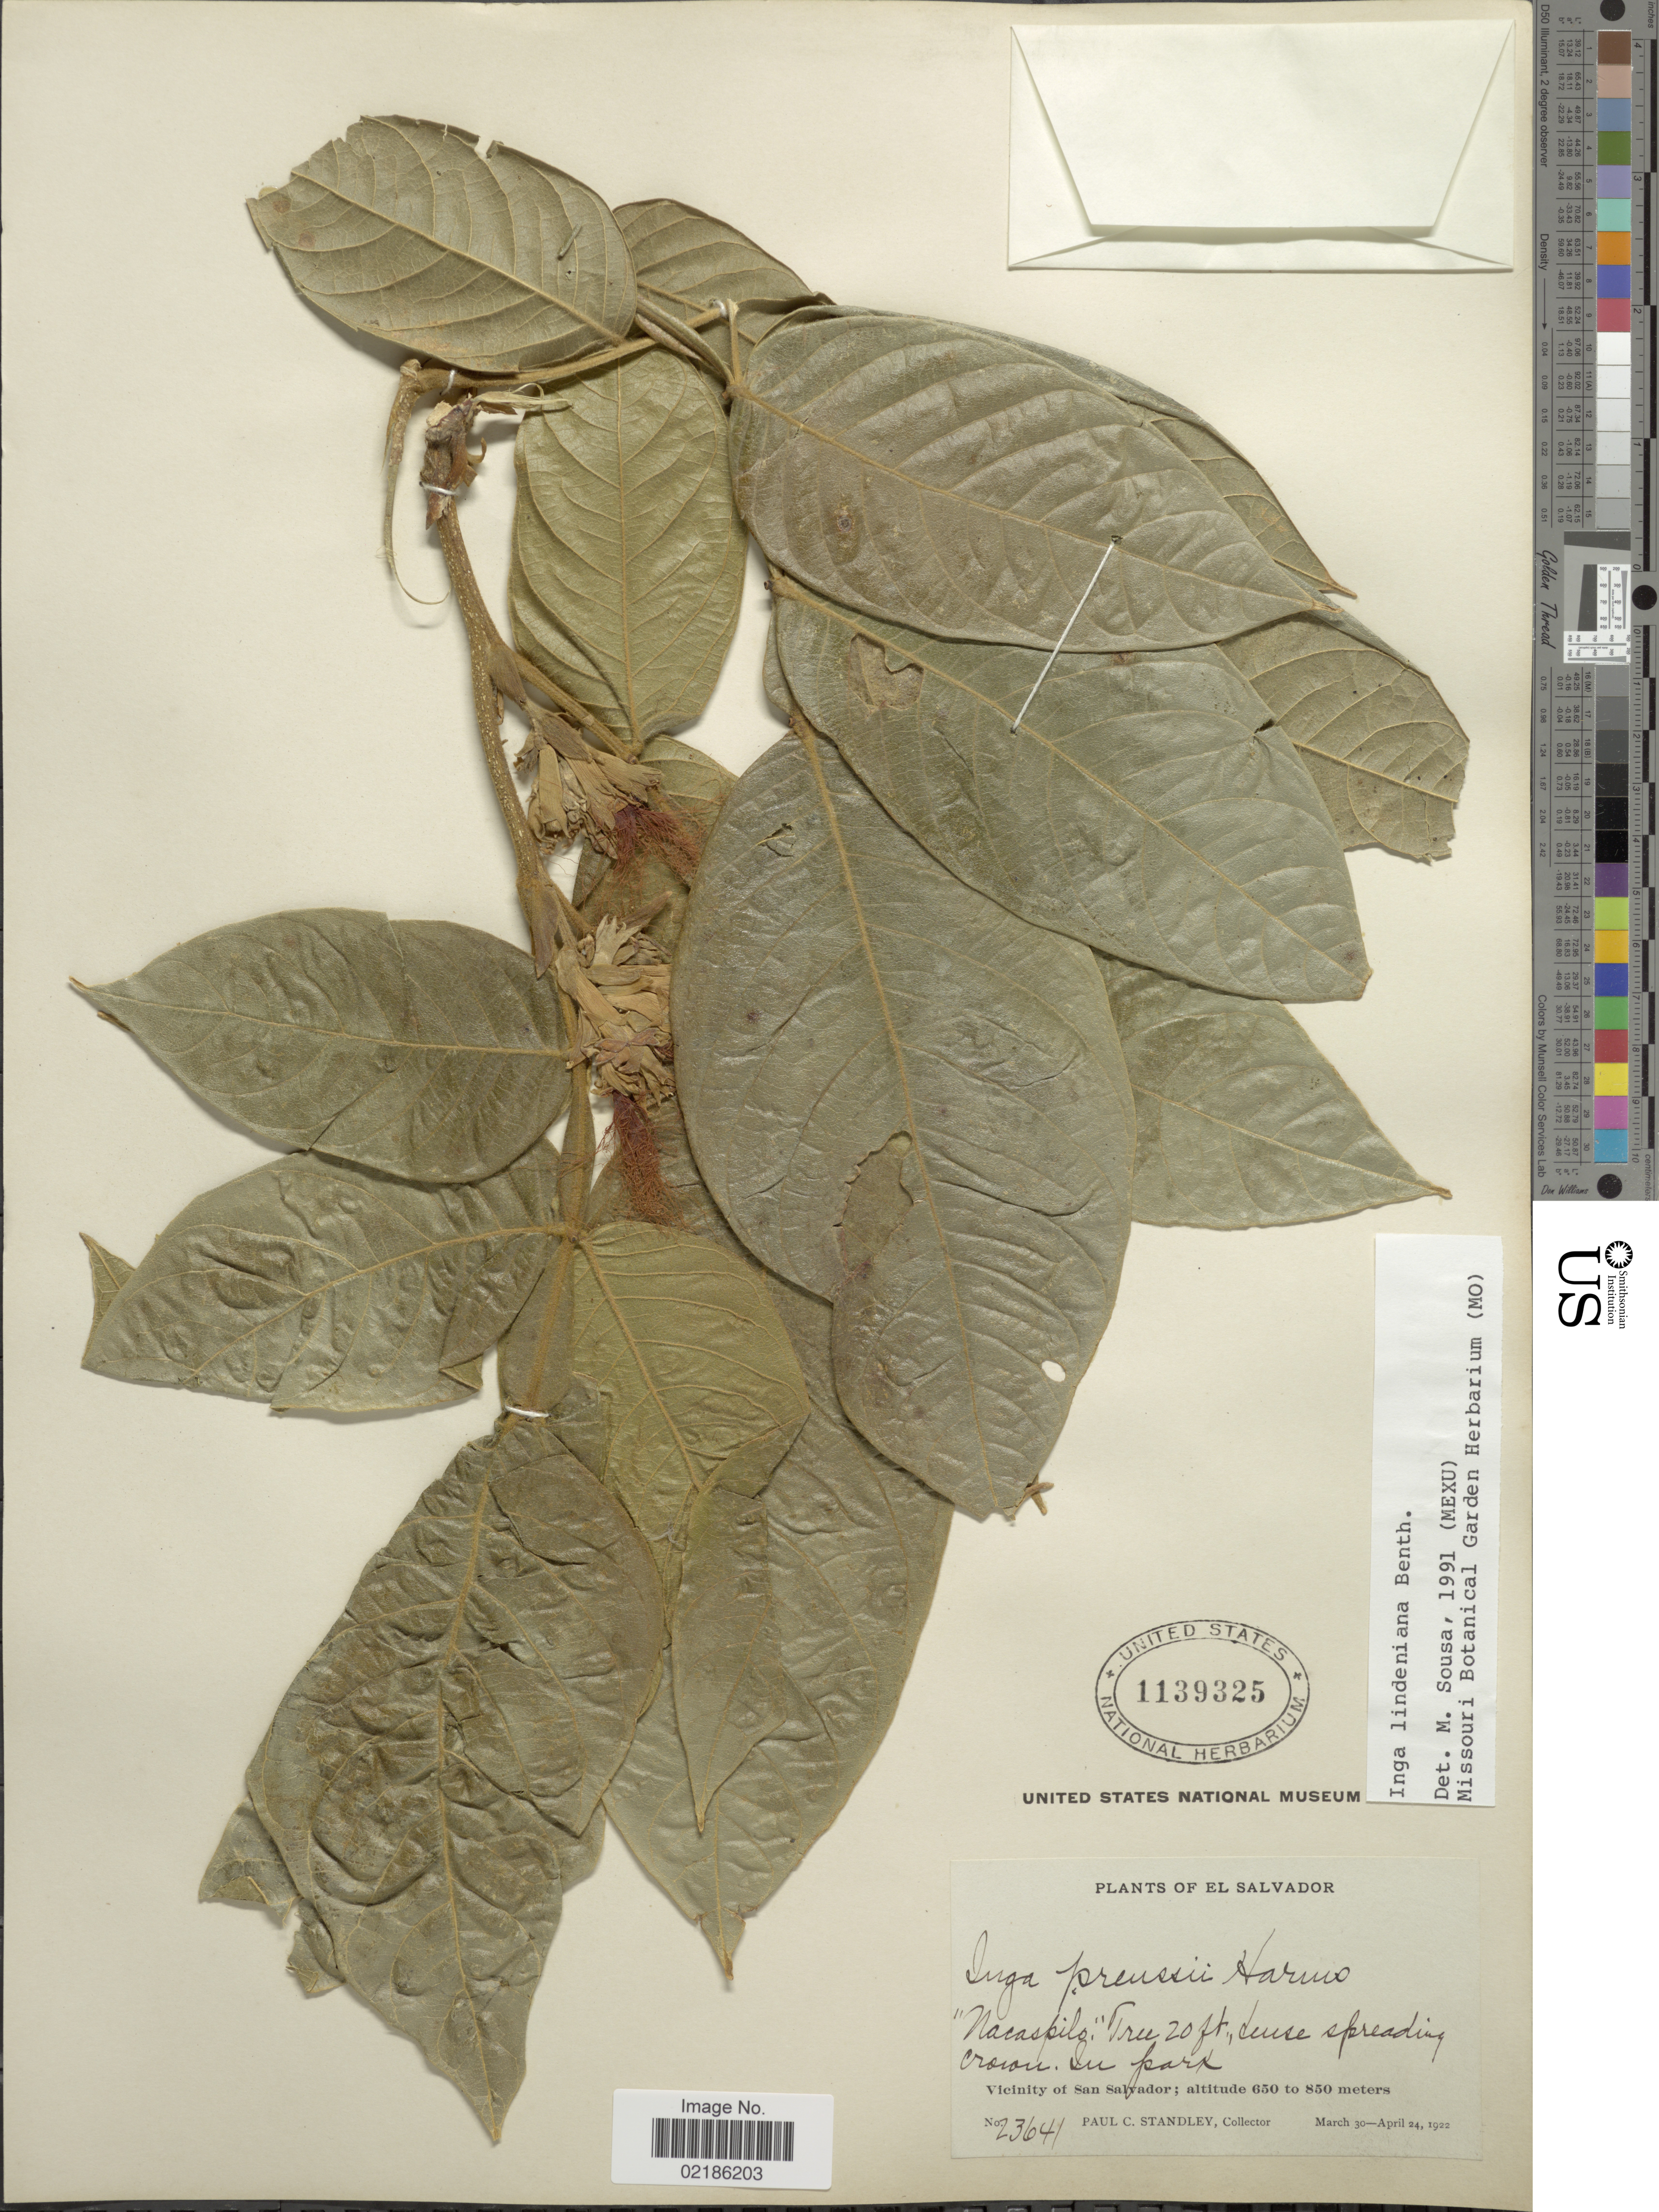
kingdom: Plantae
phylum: Tracheophyta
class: Magnoliopsida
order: Fabales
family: Fabaceae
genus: Inga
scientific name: Inga lindeniana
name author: Benth.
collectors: P. C. Standley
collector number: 23641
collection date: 1922-03-30/1922-04-24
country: El Salvador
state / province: San Salvador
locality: Vicinity of San Salvador. In park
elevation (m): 650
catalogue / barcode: US 1139325